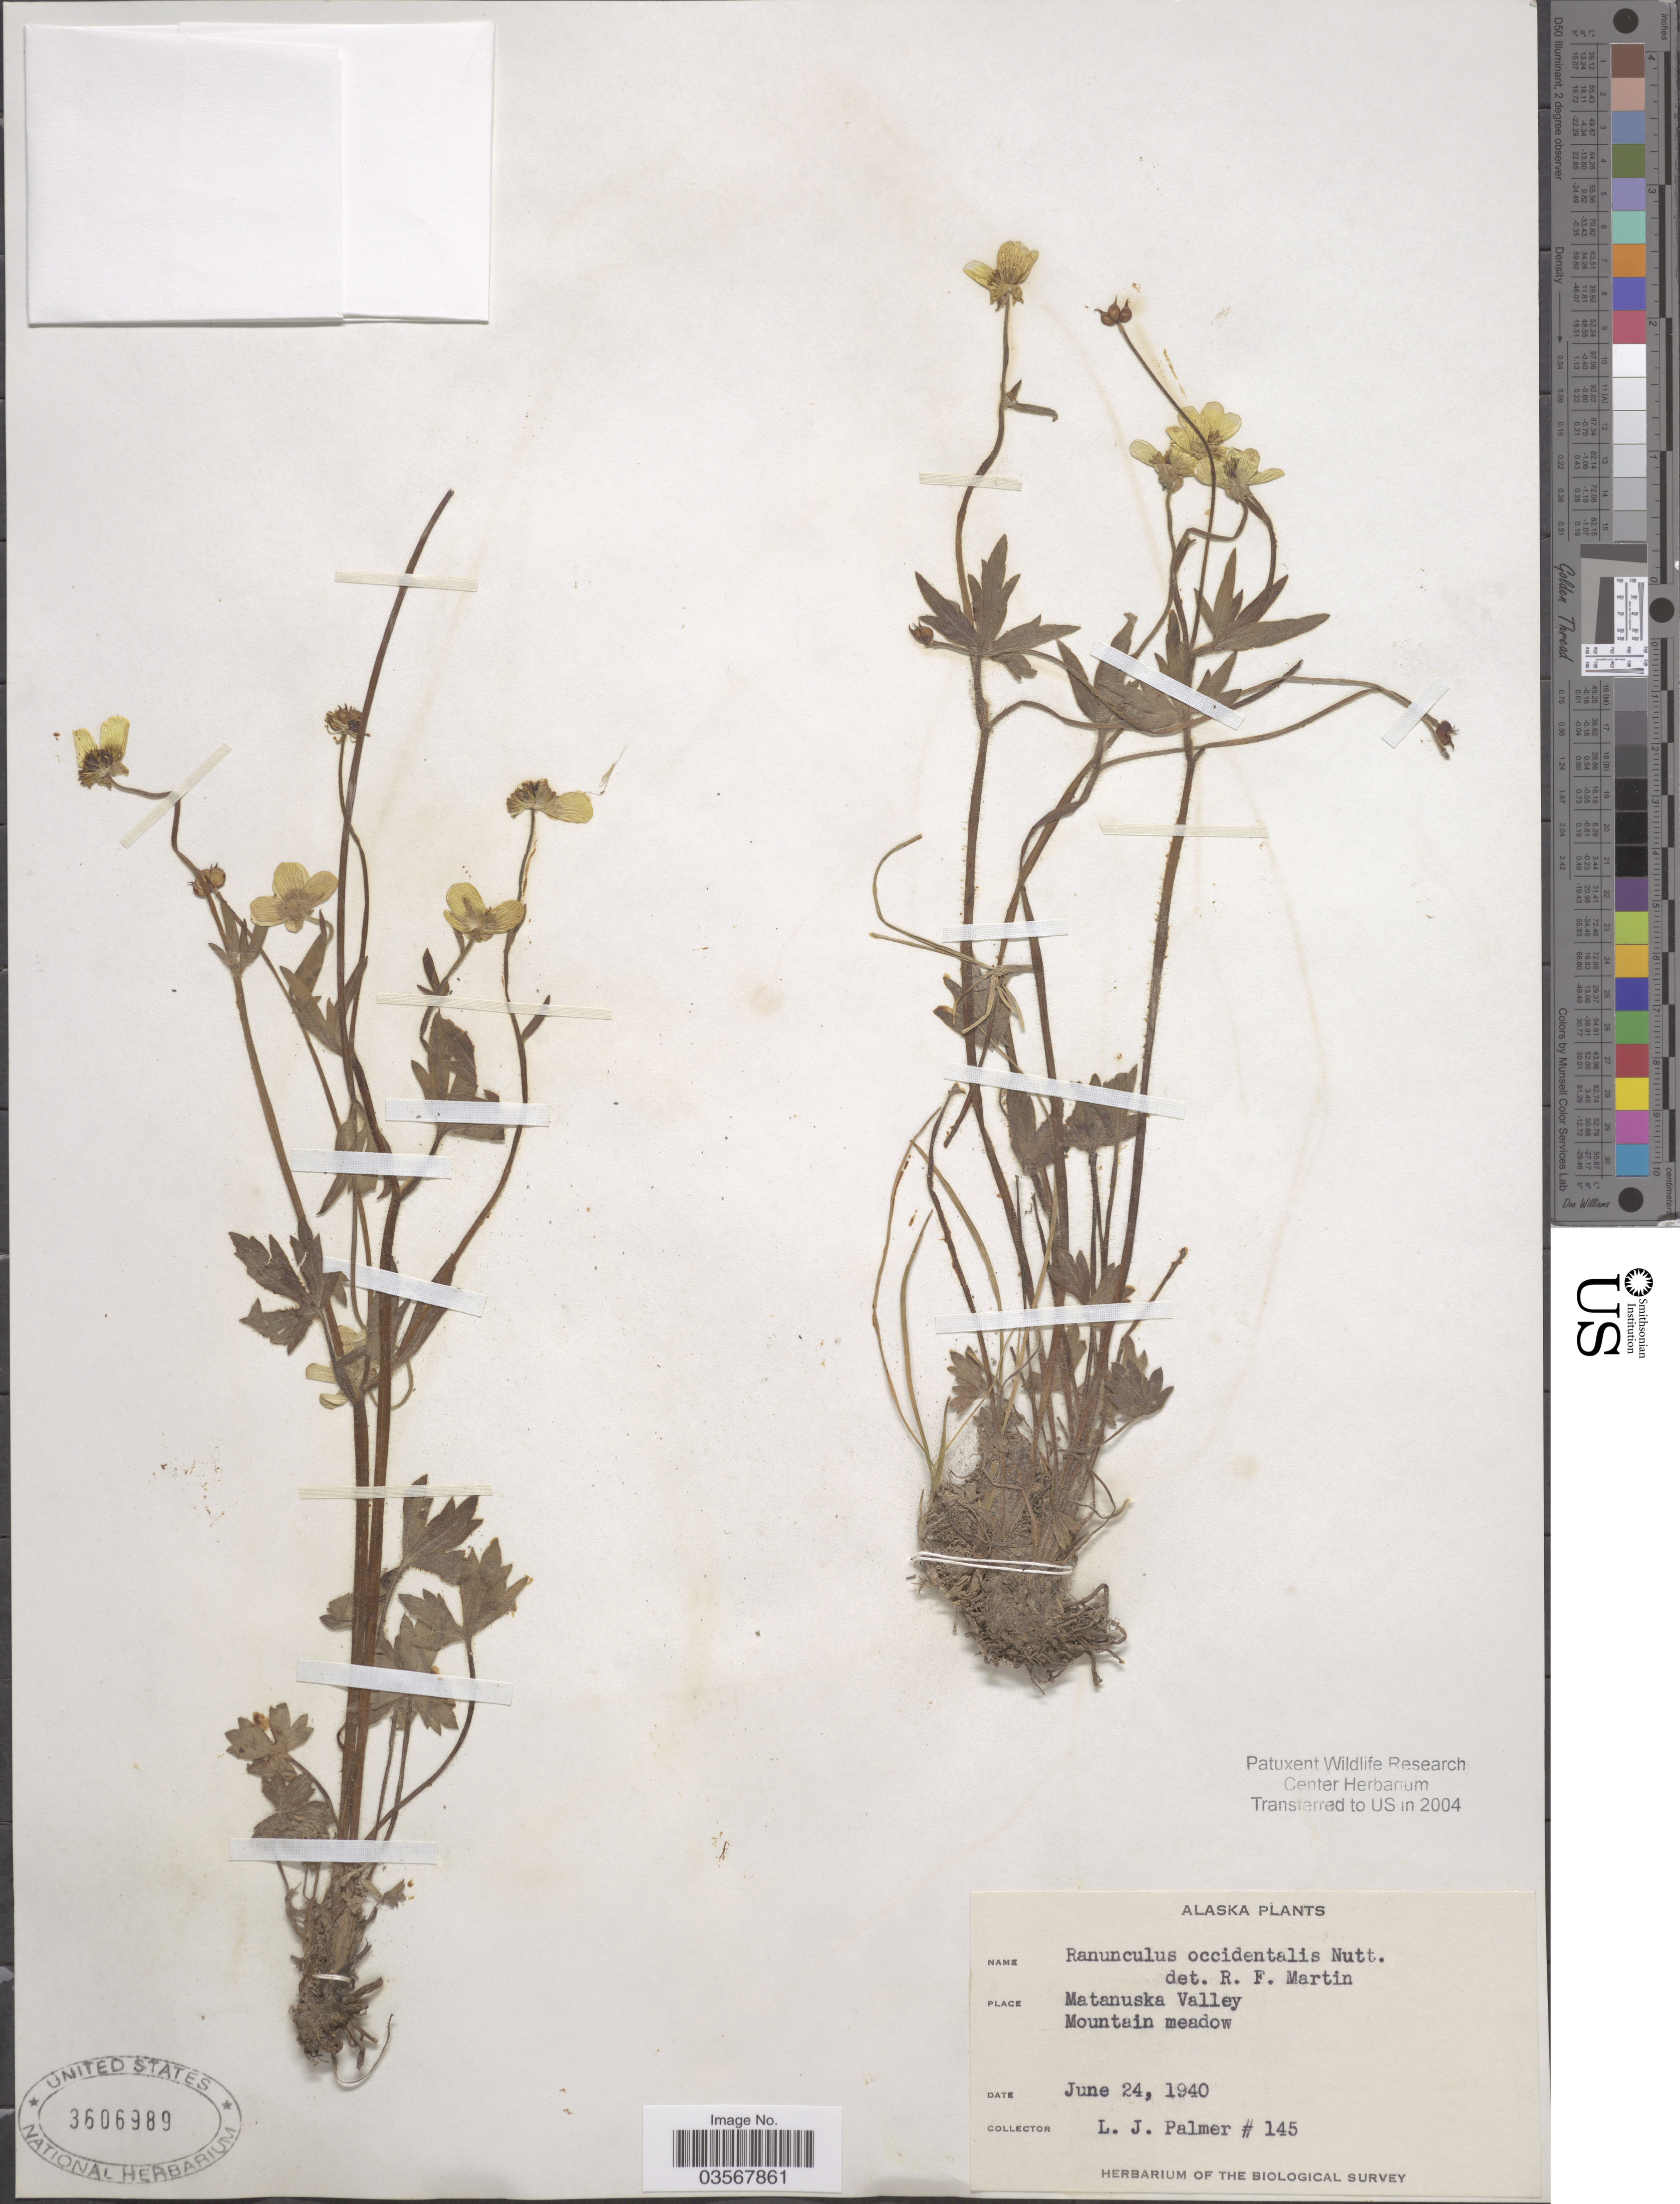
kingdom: Plantae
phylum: Tracheophyta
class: Magnoliopsida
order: Ranunculales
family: Ranunculaceae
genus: Ranunculus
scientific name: Ranunculus occidentalis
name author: Nutt.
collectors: L. J. Palmer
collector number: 145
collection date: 1940-06-24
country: United States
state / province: Alaska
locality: Matanuska Valley, Mountain meadow.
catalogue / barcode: US 3606989